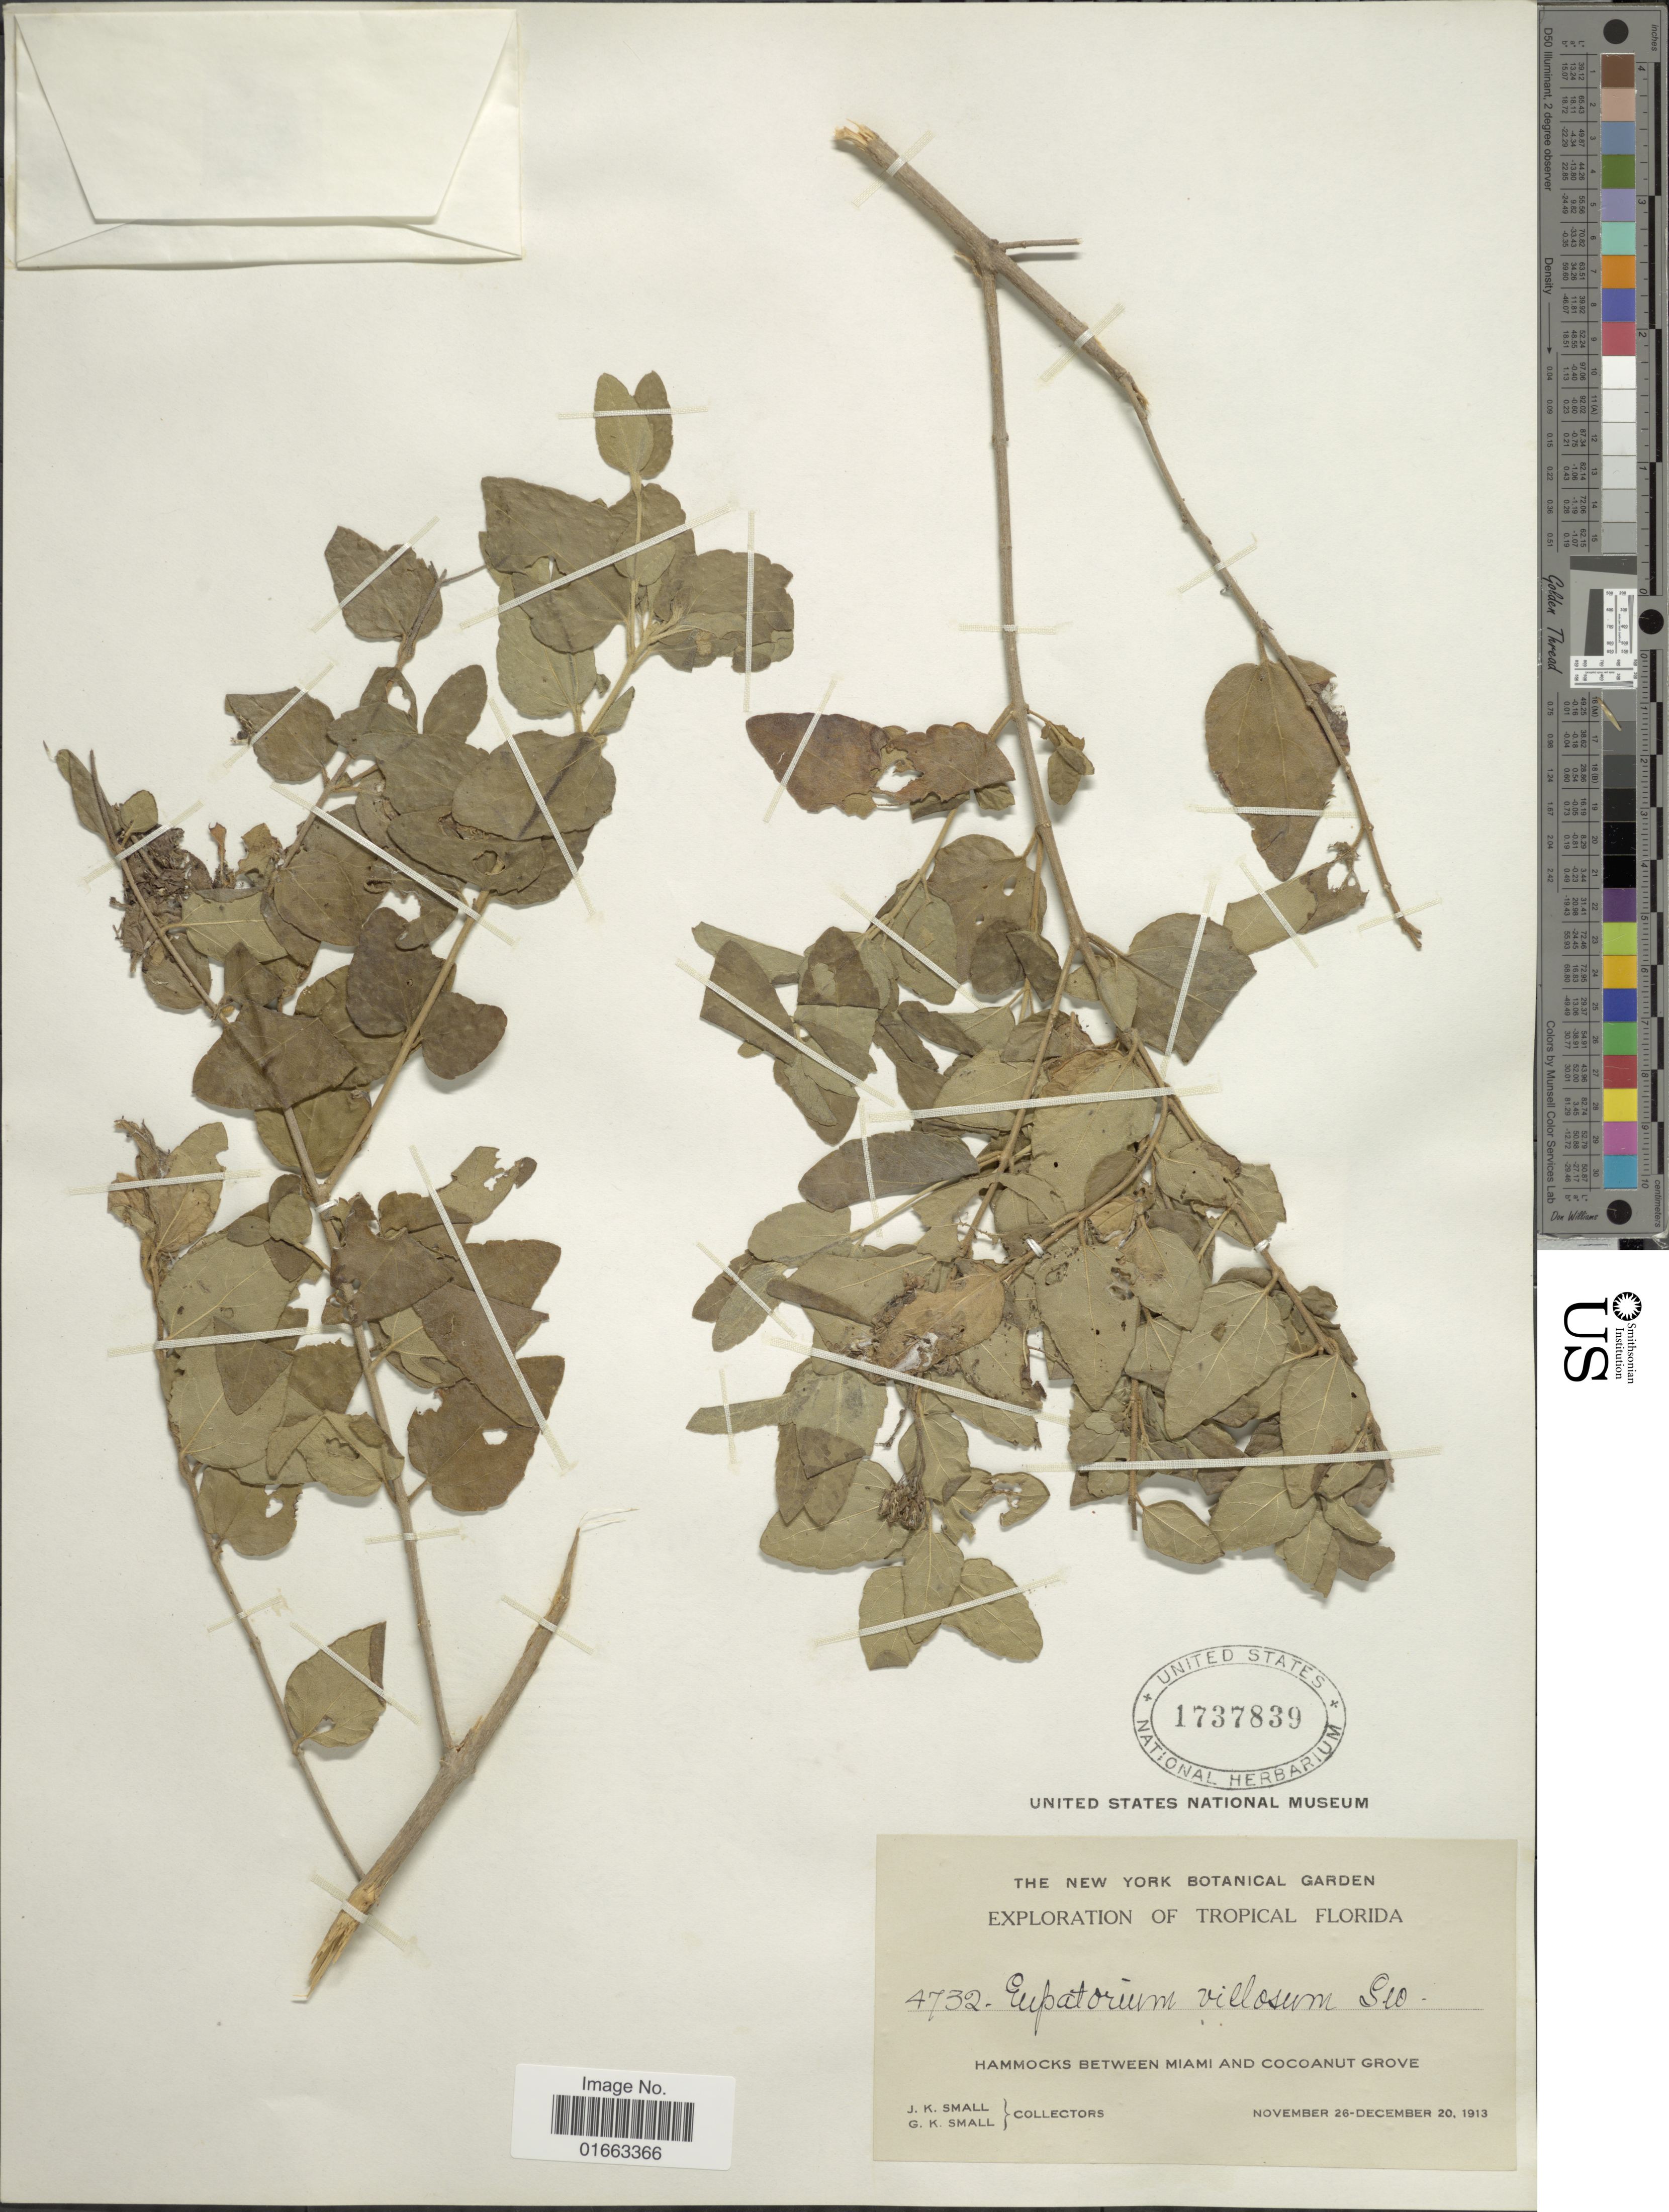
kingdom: Plantae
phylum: Tracheophyta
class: Magnoliopsida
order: Asterales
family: Asteraceae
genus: Koanophyllon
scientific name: Koanophyllon villosum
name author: (Sw.) R.M. King & H. Rob.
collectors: J. K. Small & G. K. Small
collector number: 4732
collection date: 1913-11-26/1913-12-20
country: United States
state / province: Florida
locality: Tropical Florida, Hammocks between Miami and Cocoanut Grove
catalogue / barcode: US 1737839